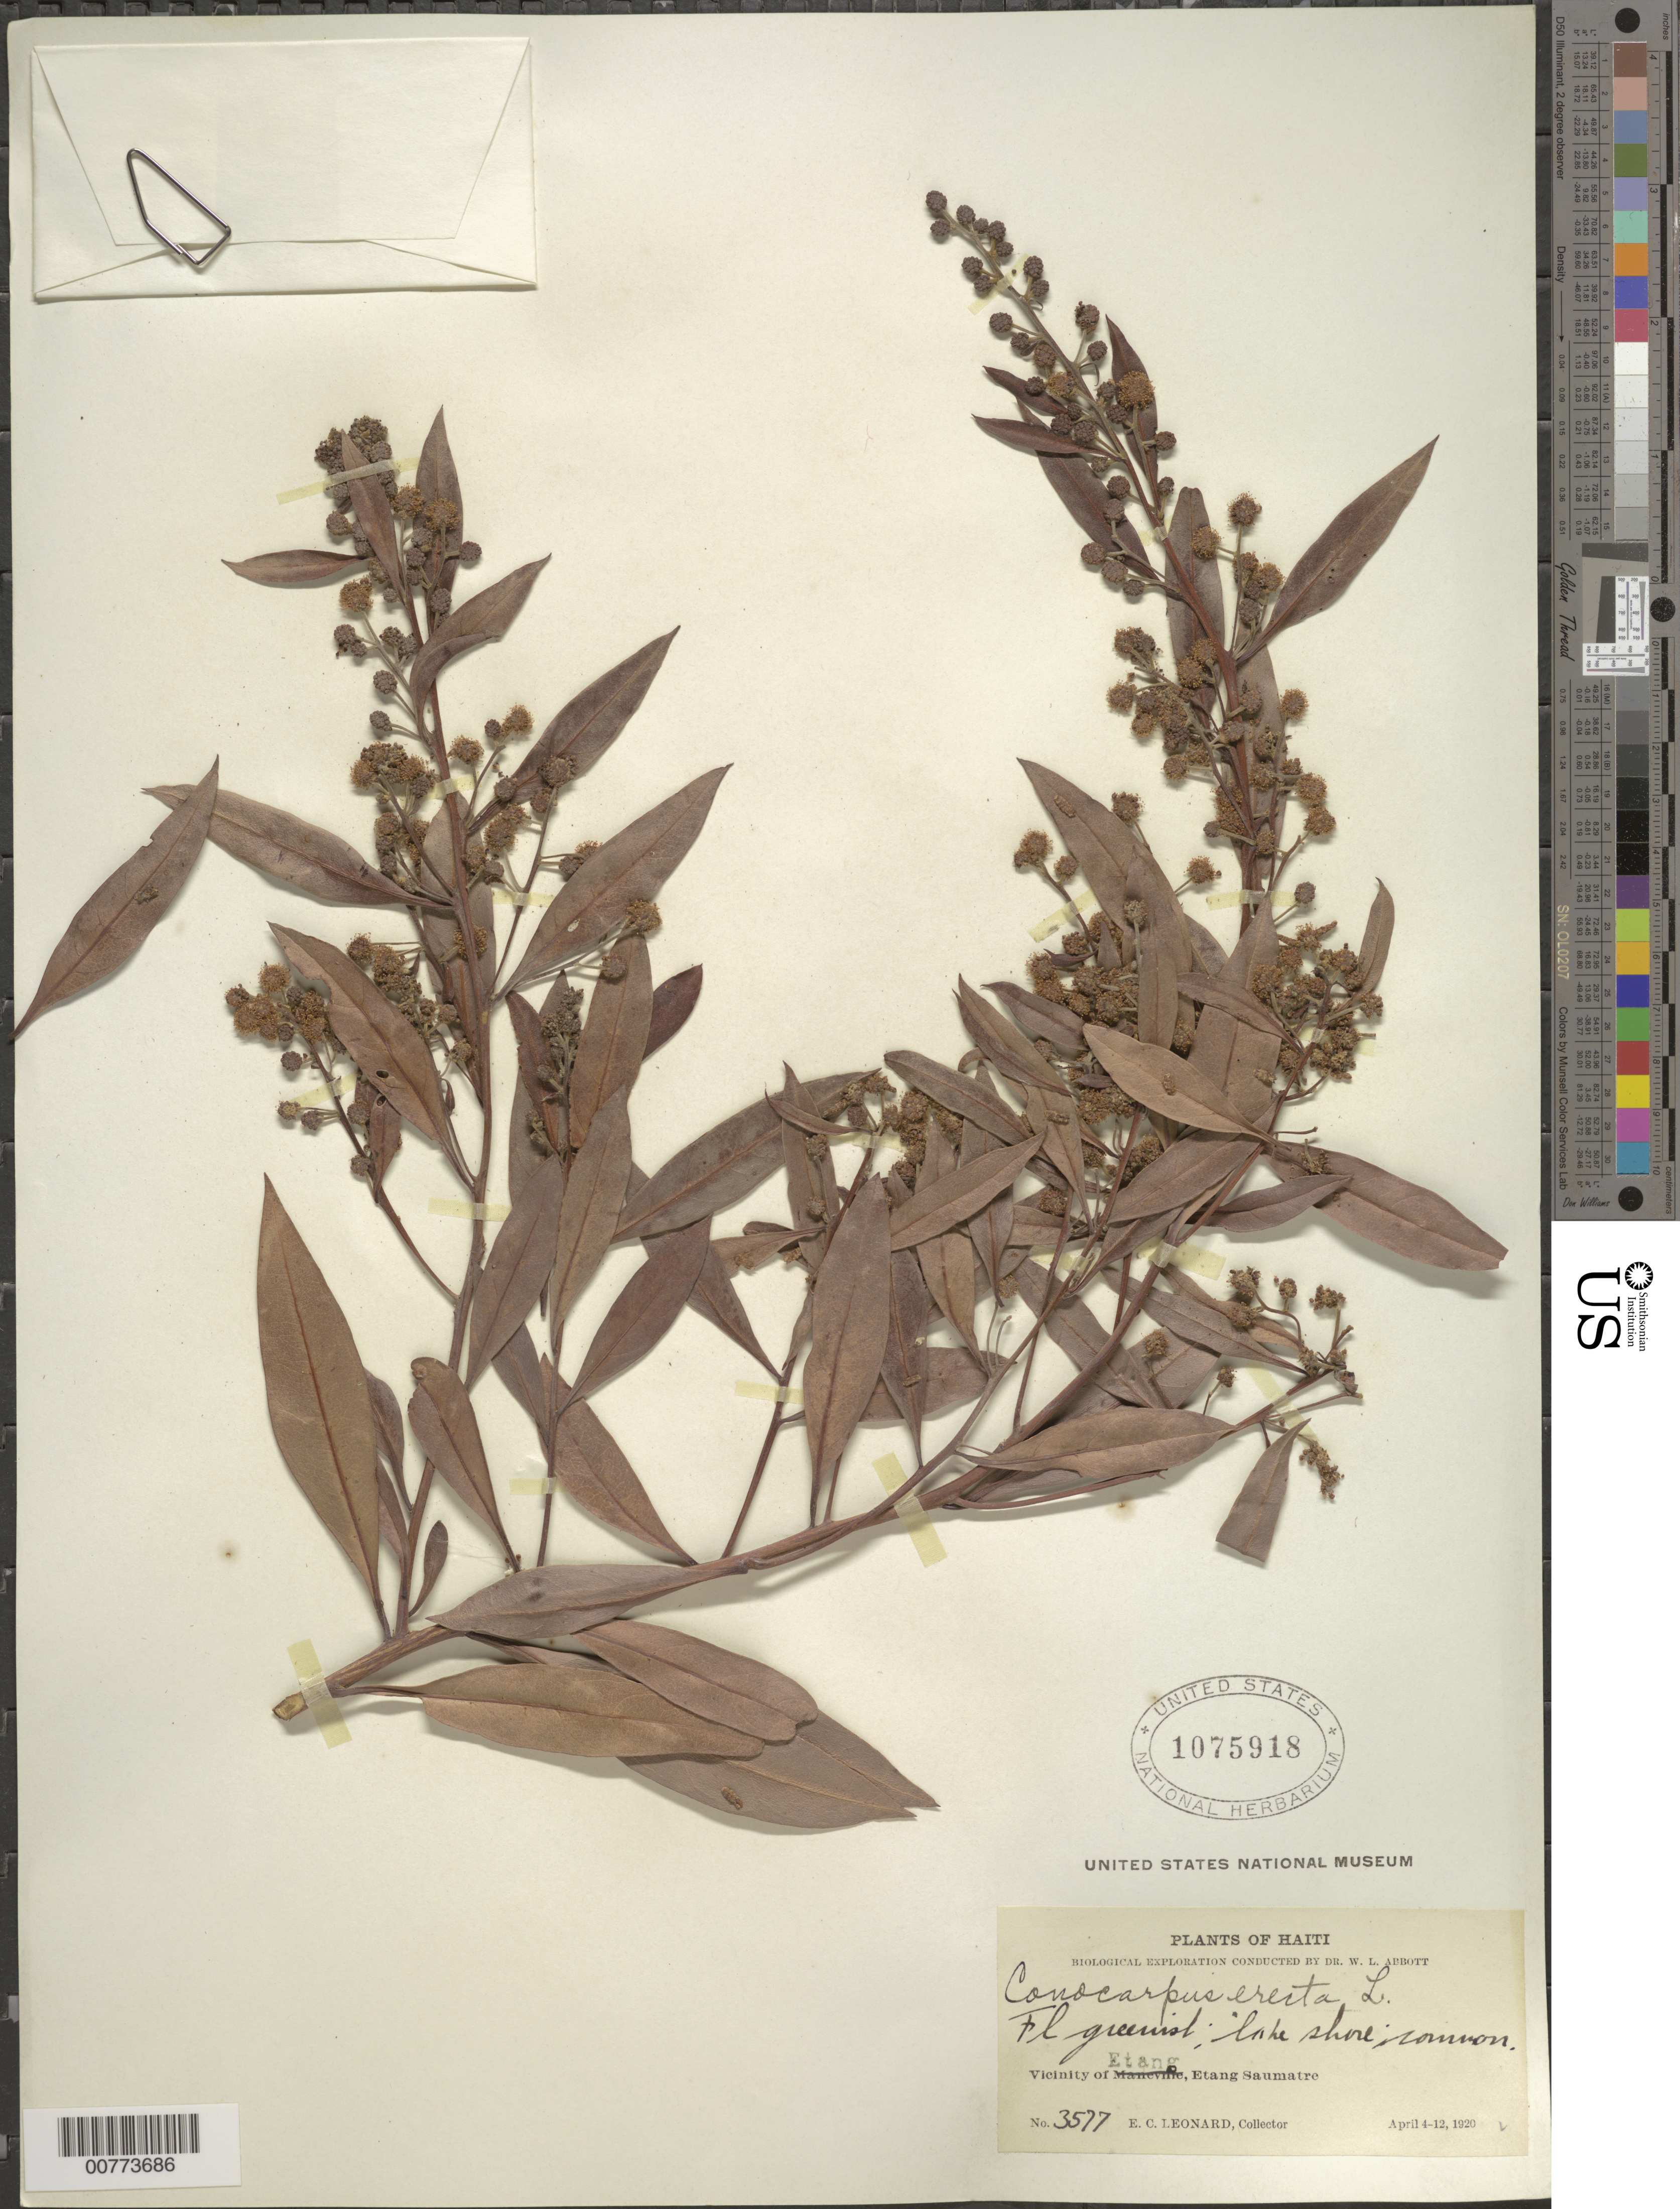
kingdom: Plantae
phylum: Tracheophyta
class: Magnoliopsida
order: Myrtales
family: Combretaceae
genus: Conocarpus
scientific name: Conocarpus erectus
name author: L.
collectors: E. C. Leonard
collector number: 3577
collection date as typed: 04 Apr 1920 to 12 Apr 1920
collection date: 1920-04-04/1920-04-12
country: Haiti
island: Hispaniola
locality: Etang Saumatre, vicinity of Etang.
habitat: Lake shore.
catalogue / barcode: US 1075918